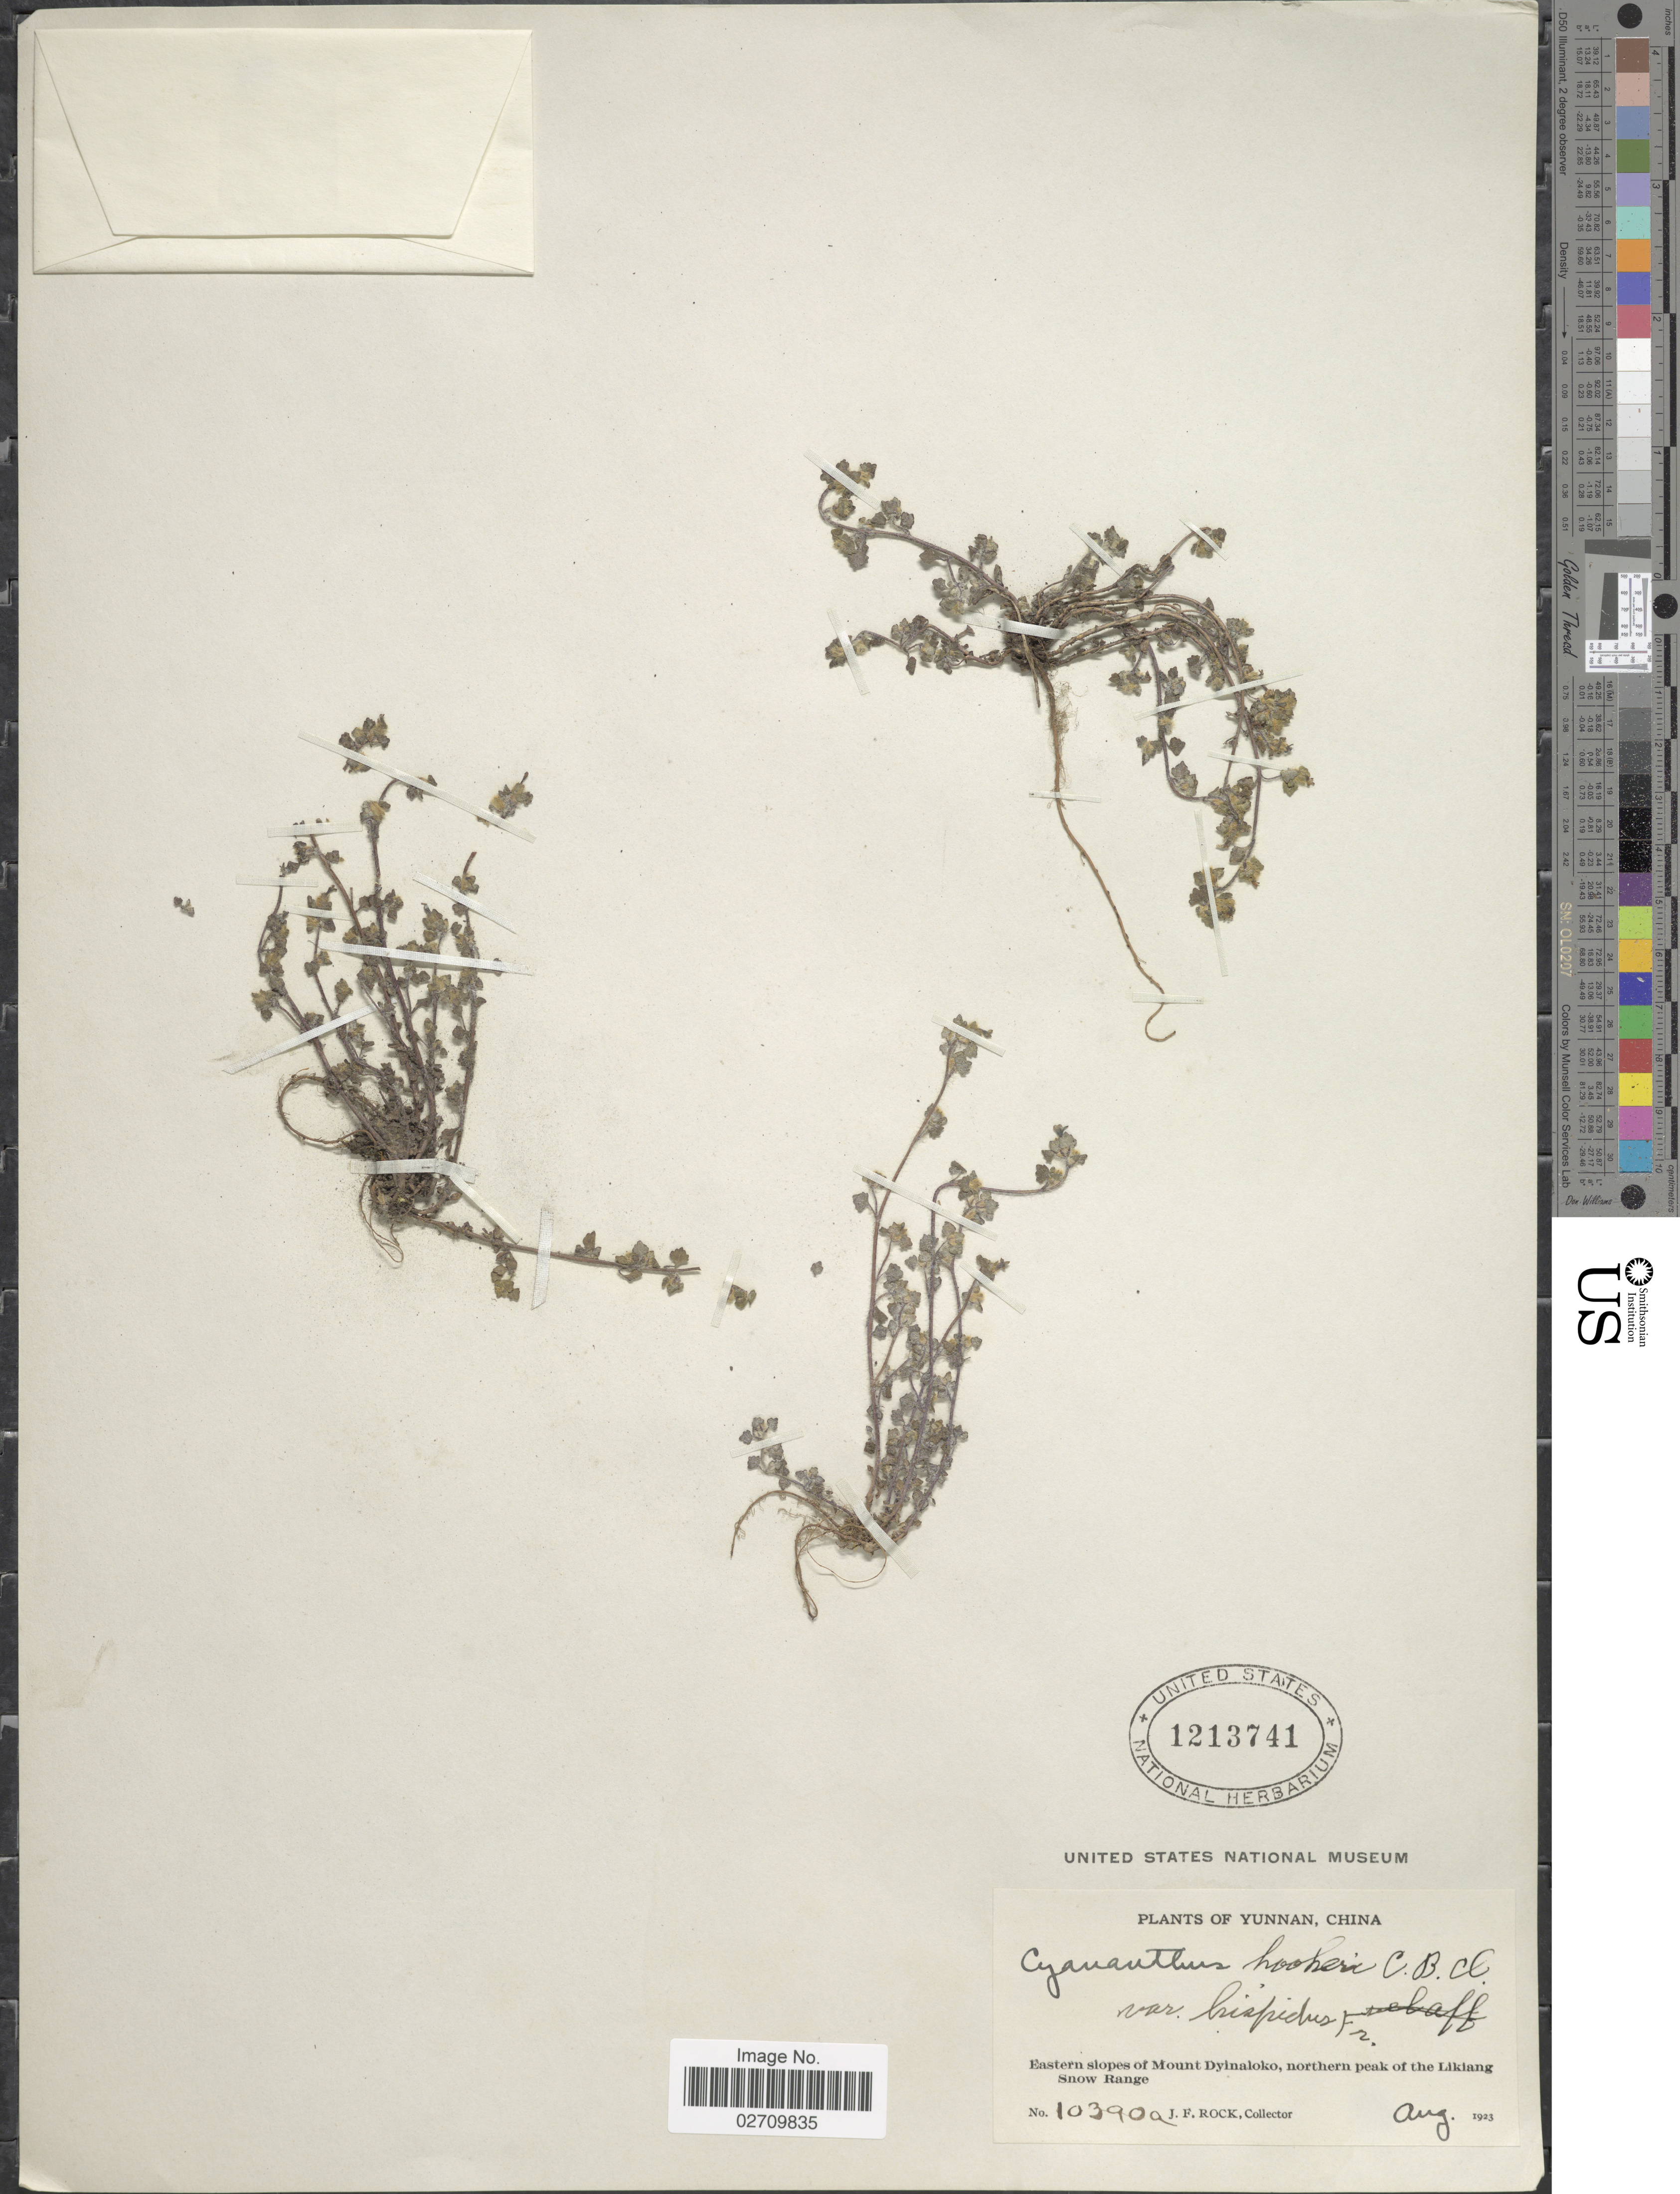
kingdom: Plantae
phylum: Tracheophyta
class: Magnoliopsida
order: Asterales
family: Campanulaceae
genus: Cyananthus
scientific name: Cyananthus hookeri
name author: C.B. Clarke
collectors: J. F. Rock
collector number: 10390a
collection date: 1923-08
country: China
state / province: Yunnan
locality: Eastern slopes of Mount Dyinaloko, northern peak of the Likiang Snow Range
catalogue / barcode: US 1213741